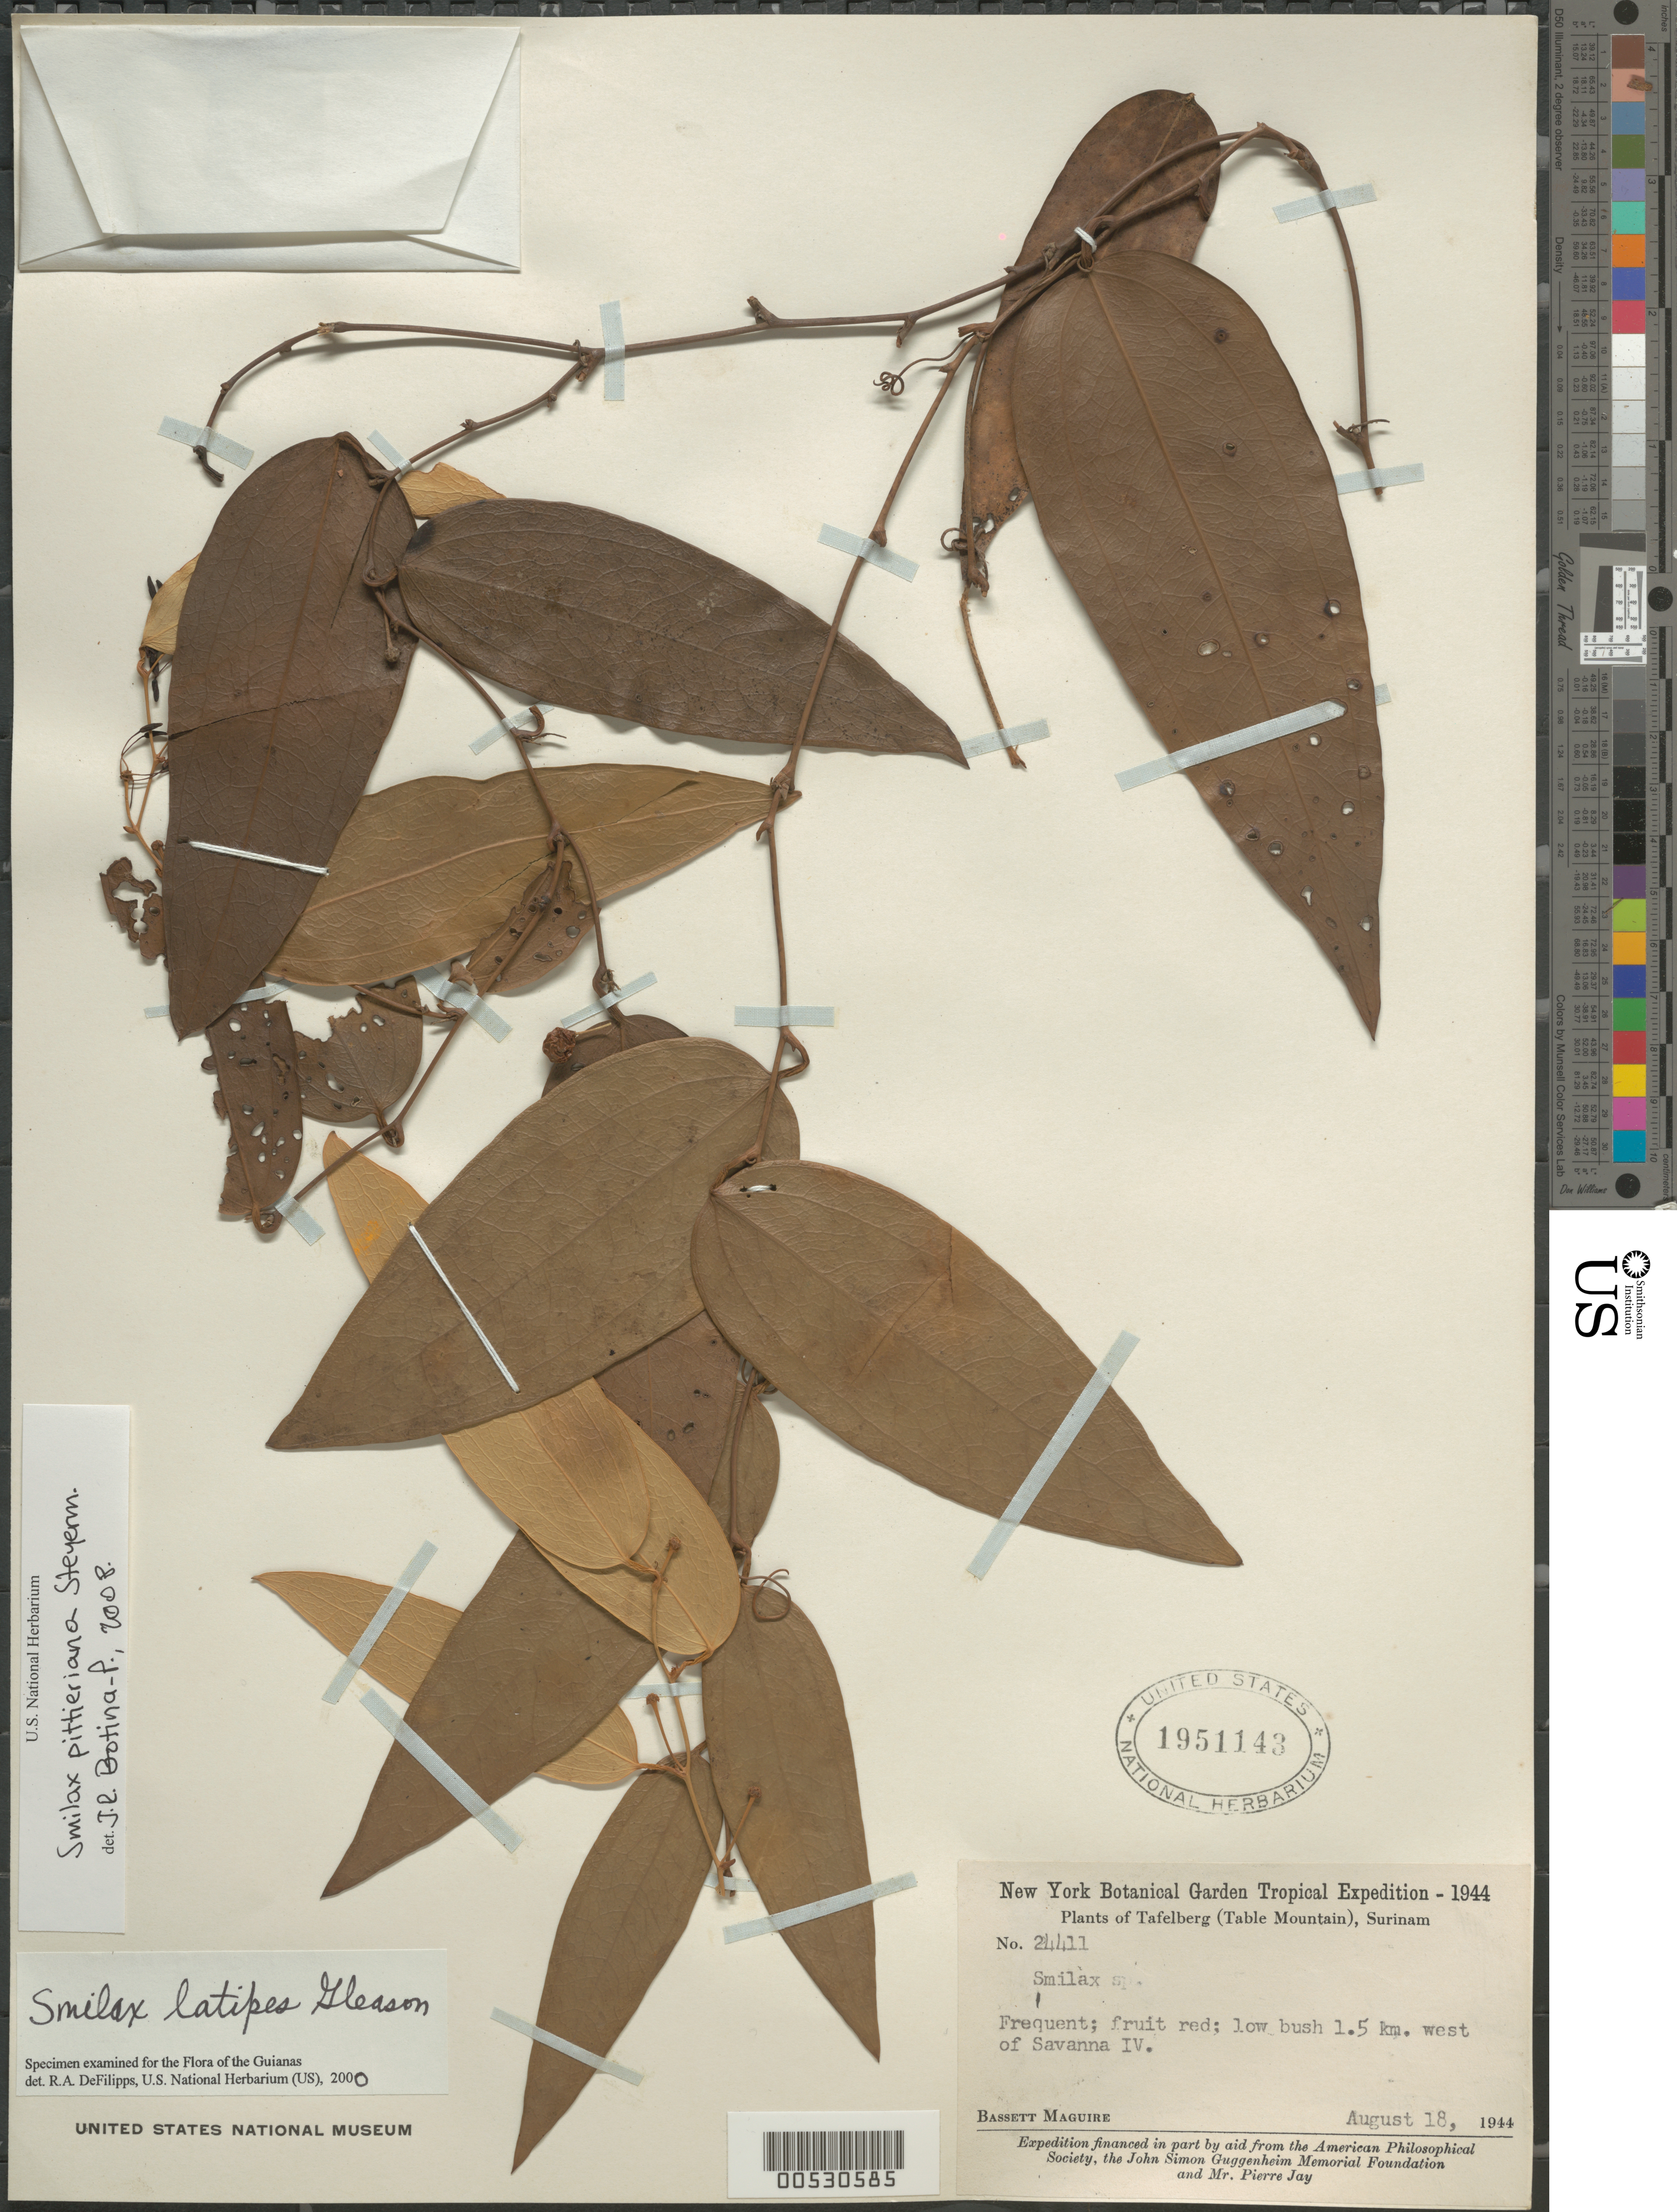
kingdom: Plantae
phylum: Tracheophyta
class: Liliopsida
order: Liliales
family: Smilacaceae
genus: Smilax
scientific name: Smilax pittieriana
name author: Steyerm.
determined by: Botina-P., J. R.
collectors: B. Maguire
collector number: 24411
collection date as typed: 18-Aug-44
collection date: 1944-08-18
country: Suriname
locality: Tafelberg (Table Mountain), Savanna IV, 1.5 km W of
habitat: Savanna, low bush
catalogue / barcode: US 1951143